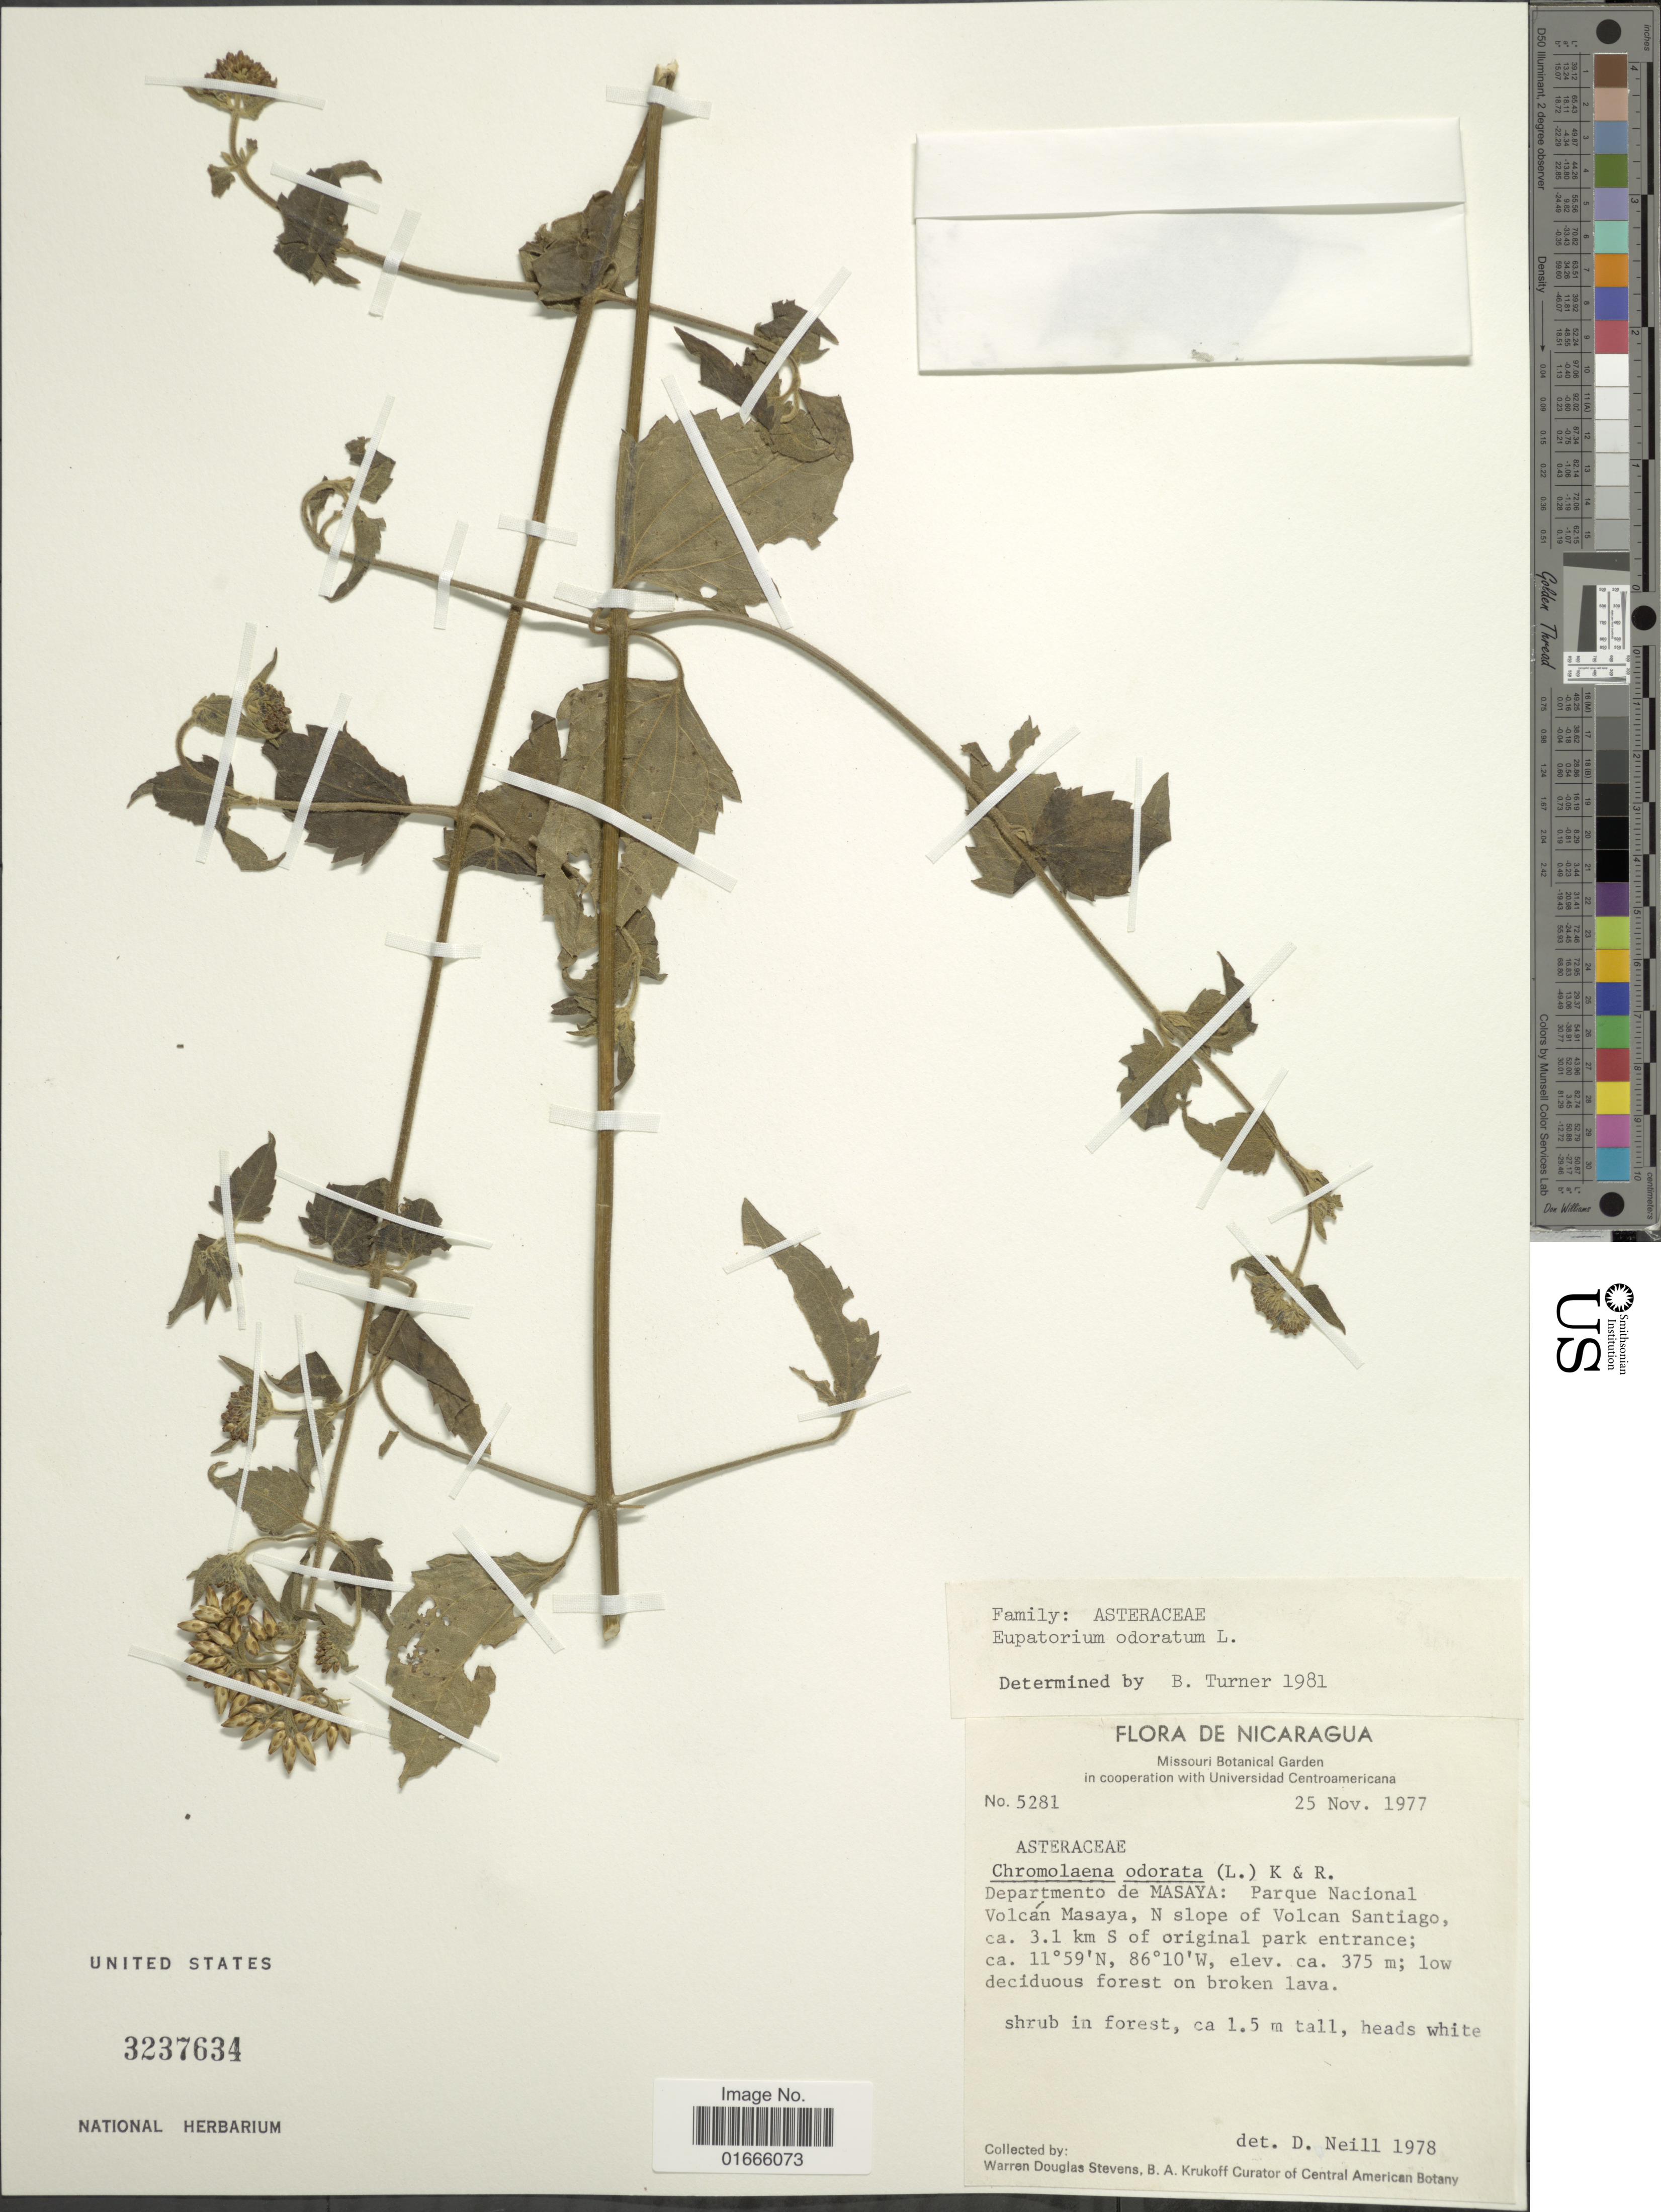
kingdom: Plantae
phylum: Tracheophyta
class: Magnoliopsida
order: Asterales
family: Asteraceae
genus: Chromolaena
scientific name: Chromolaena odorata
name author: (L.) R.M. King & H. Rob.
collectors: W. D. Stevens & B. A. Krukoff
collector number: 5281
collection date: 1977-11-25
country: Nicaragua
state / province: Masaya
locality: Departmento de Masaya: Parque Nacional Volcan Masaya, N slope of Volcan Santiago, ca. 3.1 km S of original park entrance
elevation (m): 375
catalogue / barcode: US 3237634